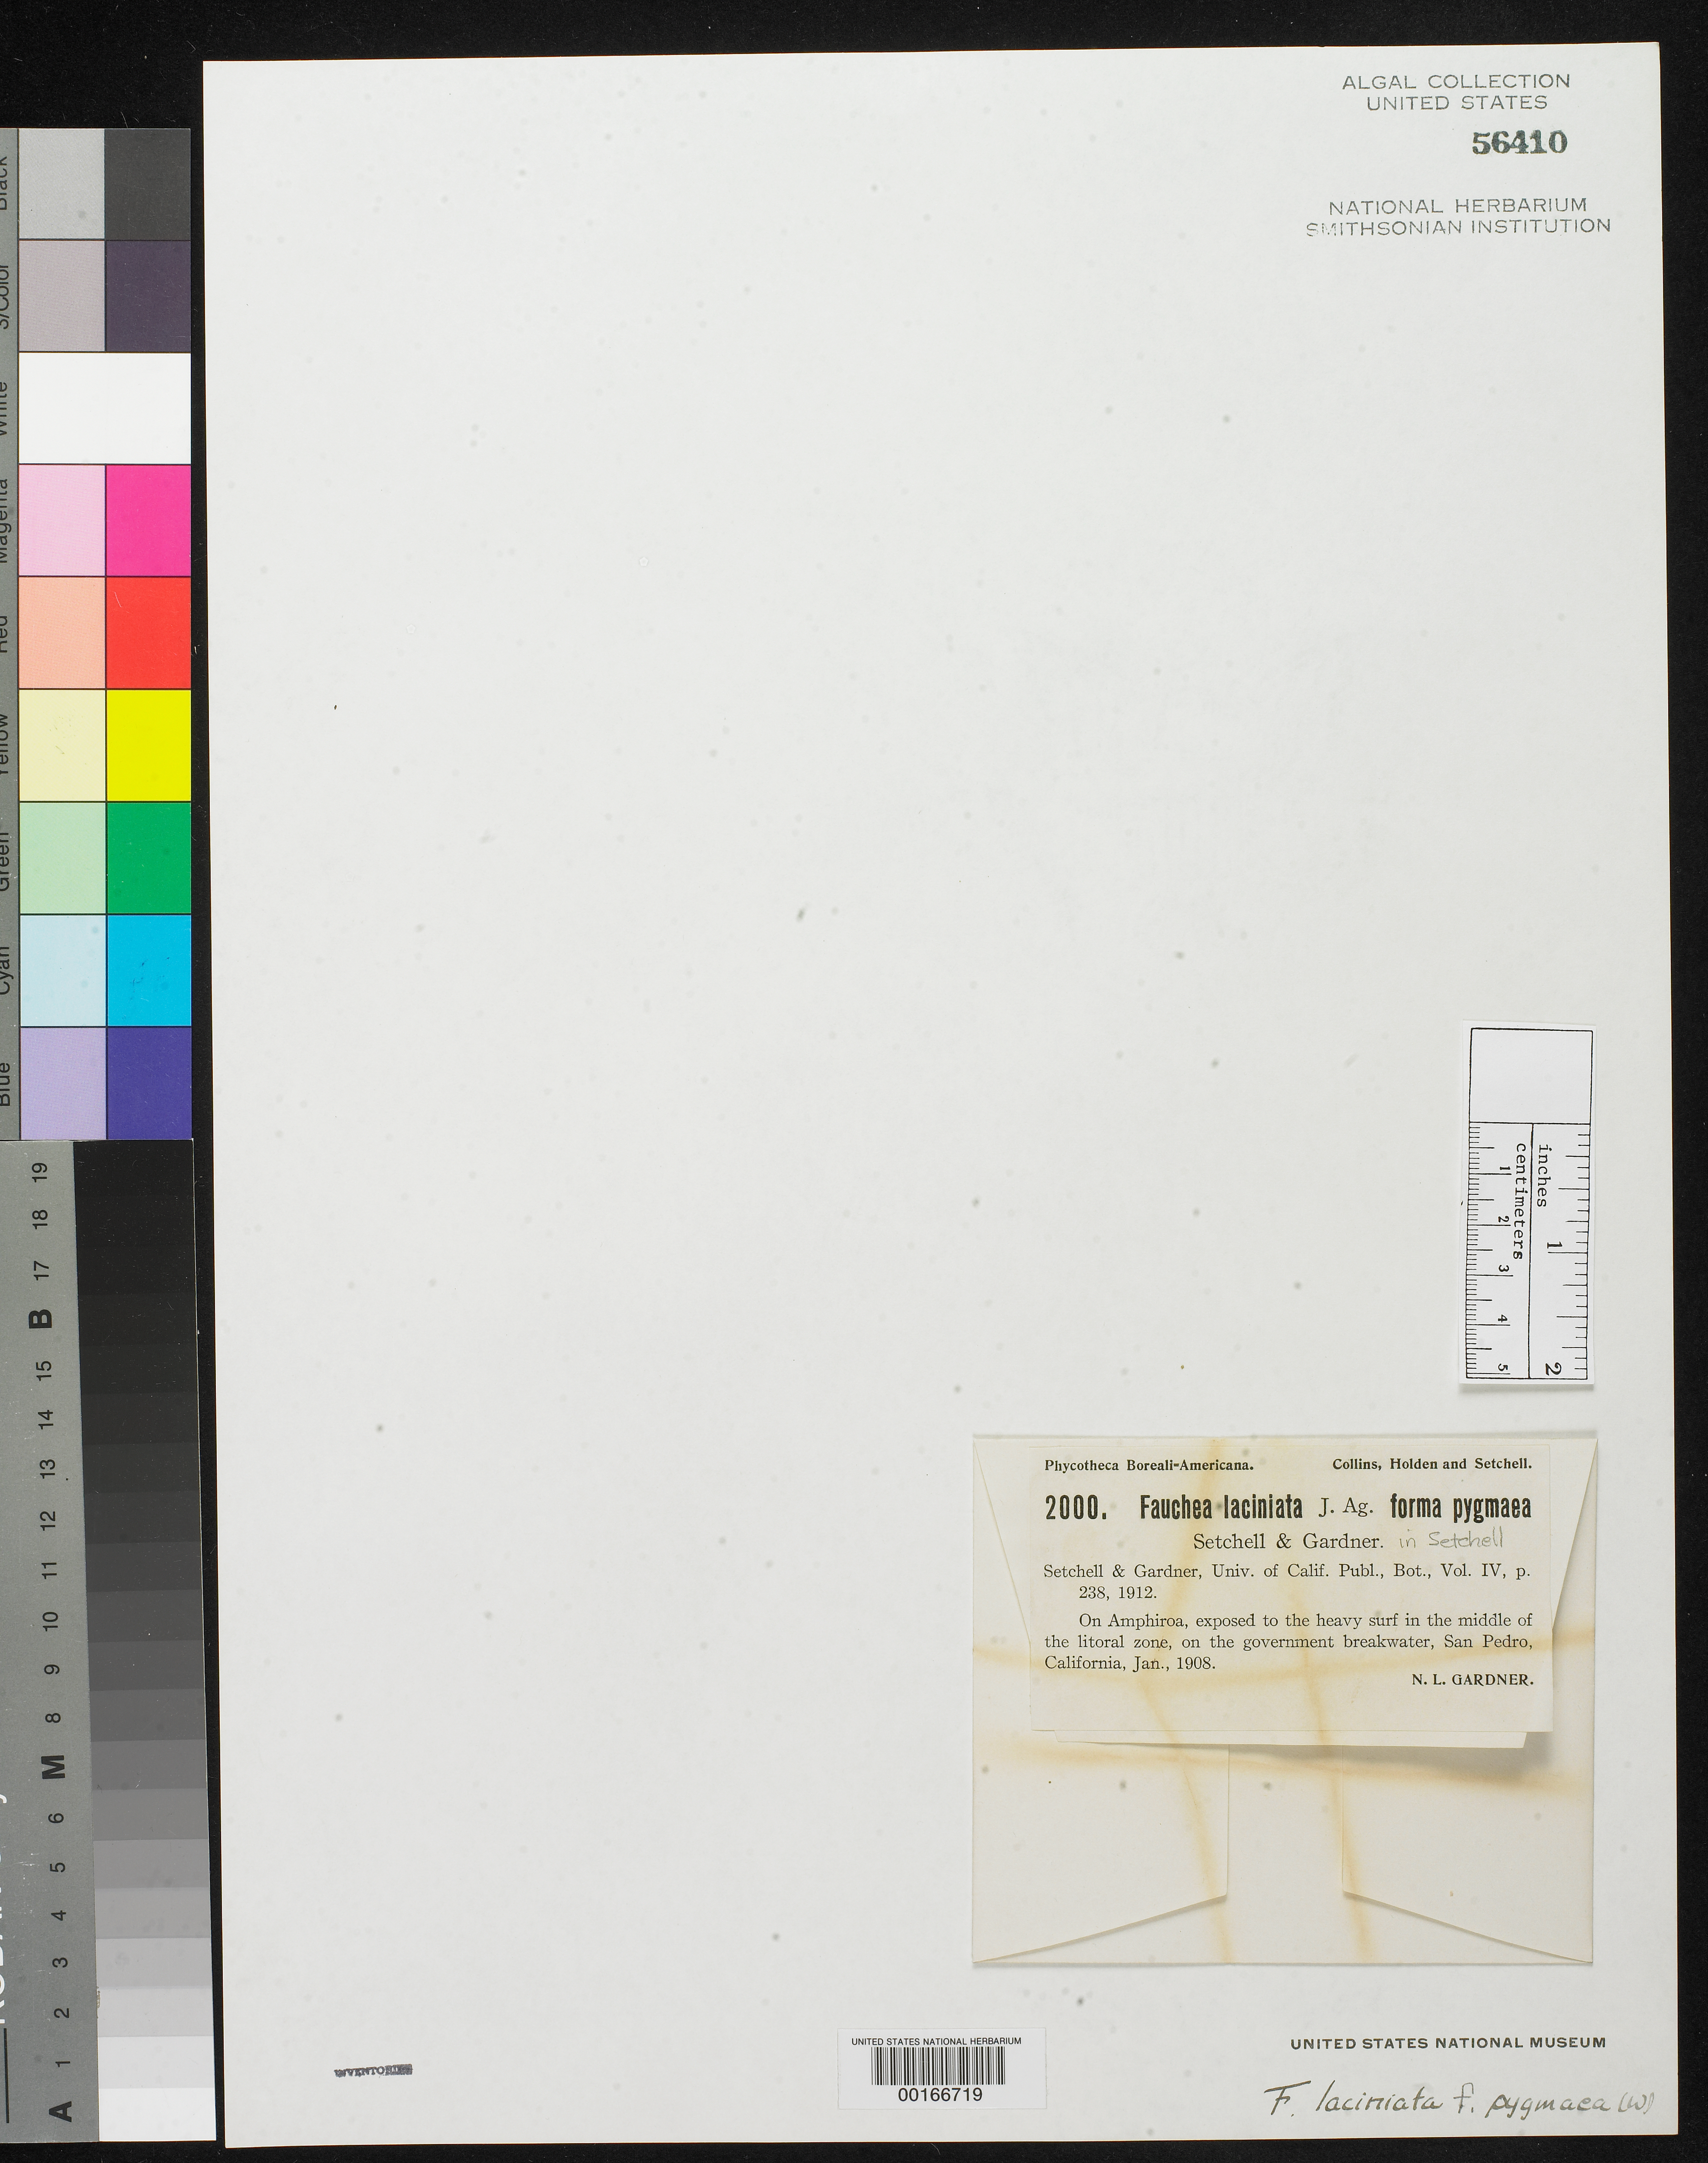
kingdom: Plantae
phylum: Rhodophyta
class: Florideophyceae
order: Rhodymeniales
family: Faucheaceae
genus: Fauchea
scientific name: Fauchea laciniata f. pygmaea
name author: Setch. & N.L. Gardner in Setch.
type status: Isotype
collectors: N. Gardner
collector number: PB-A 2000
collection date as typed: Jan 1908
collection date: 1908-01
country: United States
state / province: California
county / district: Los Angeles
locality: San Pedro, government breakwater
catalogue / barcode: US 56410